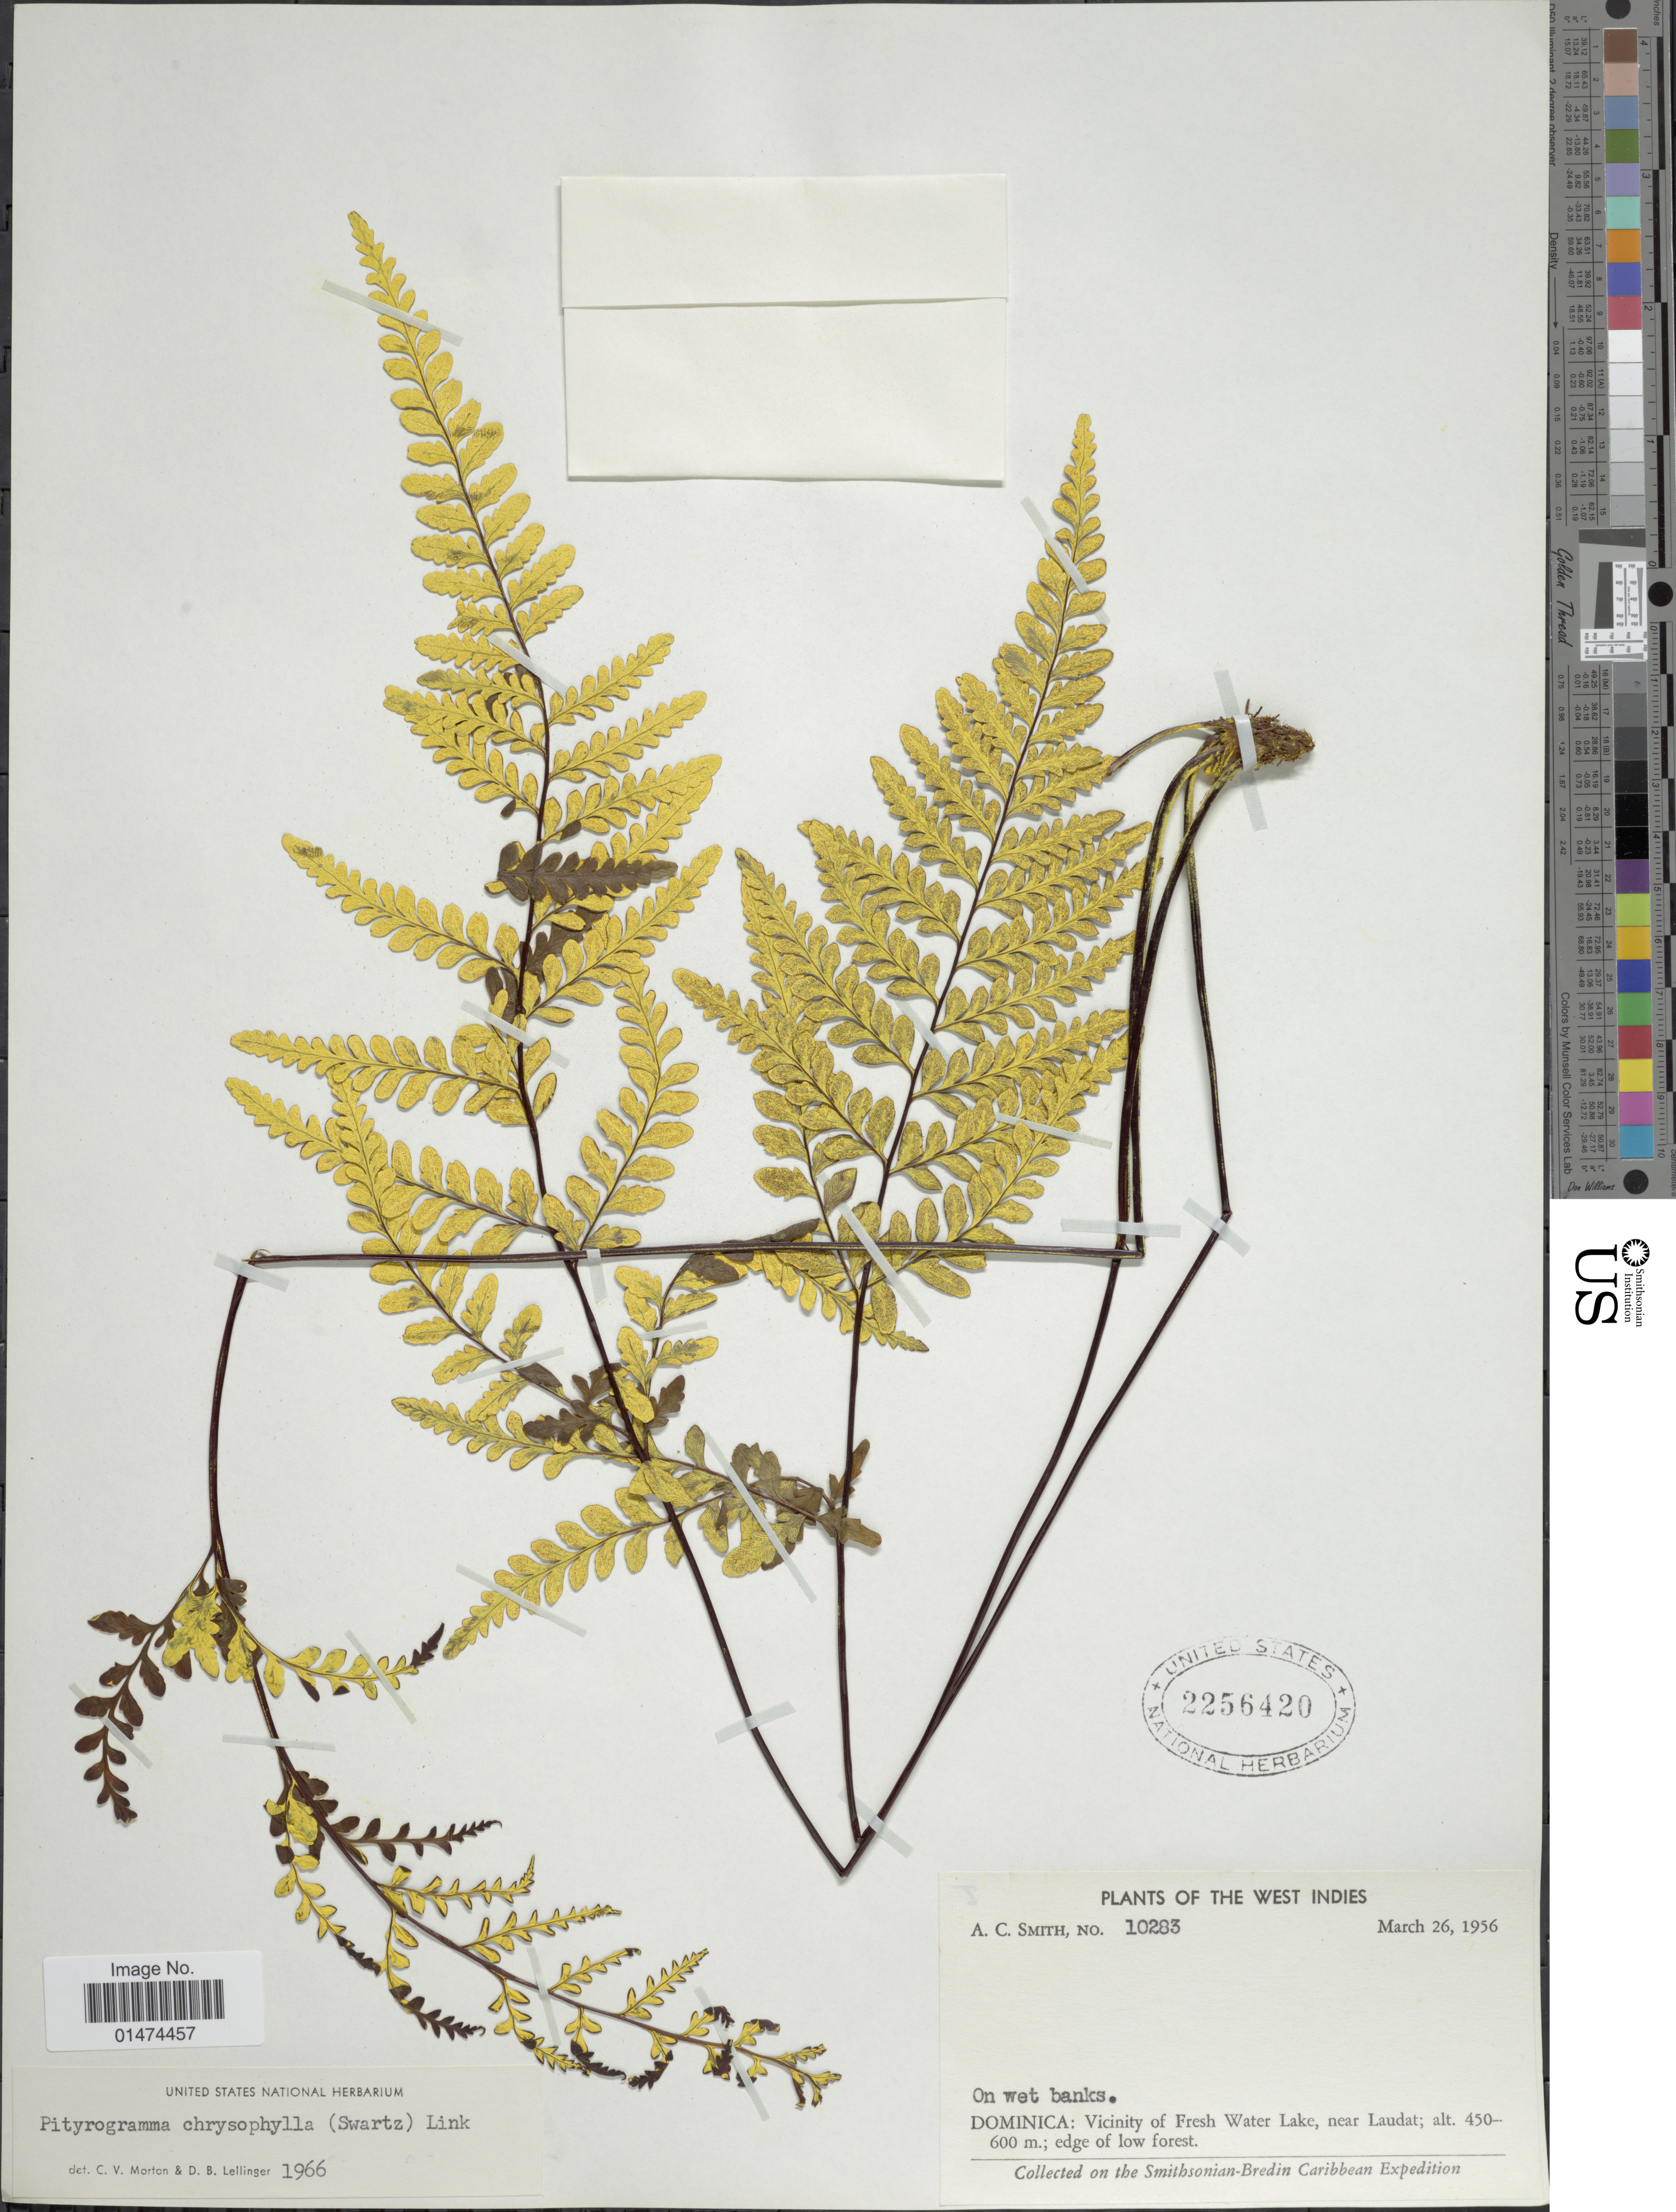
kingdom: Plantae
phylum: Tracheophyta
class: Polypodiopsida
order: Polypodiales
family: Pteridaceae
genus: Pityrogramma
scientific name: Pityrogramma chrysophylla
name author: (Sw.) Link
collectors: A. C. Smith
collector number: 10283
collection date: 1956-03-26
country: Dominica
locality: Vicinity of Fresh Water Lake, near Laudat.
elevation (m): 450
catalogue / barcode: US 2256420